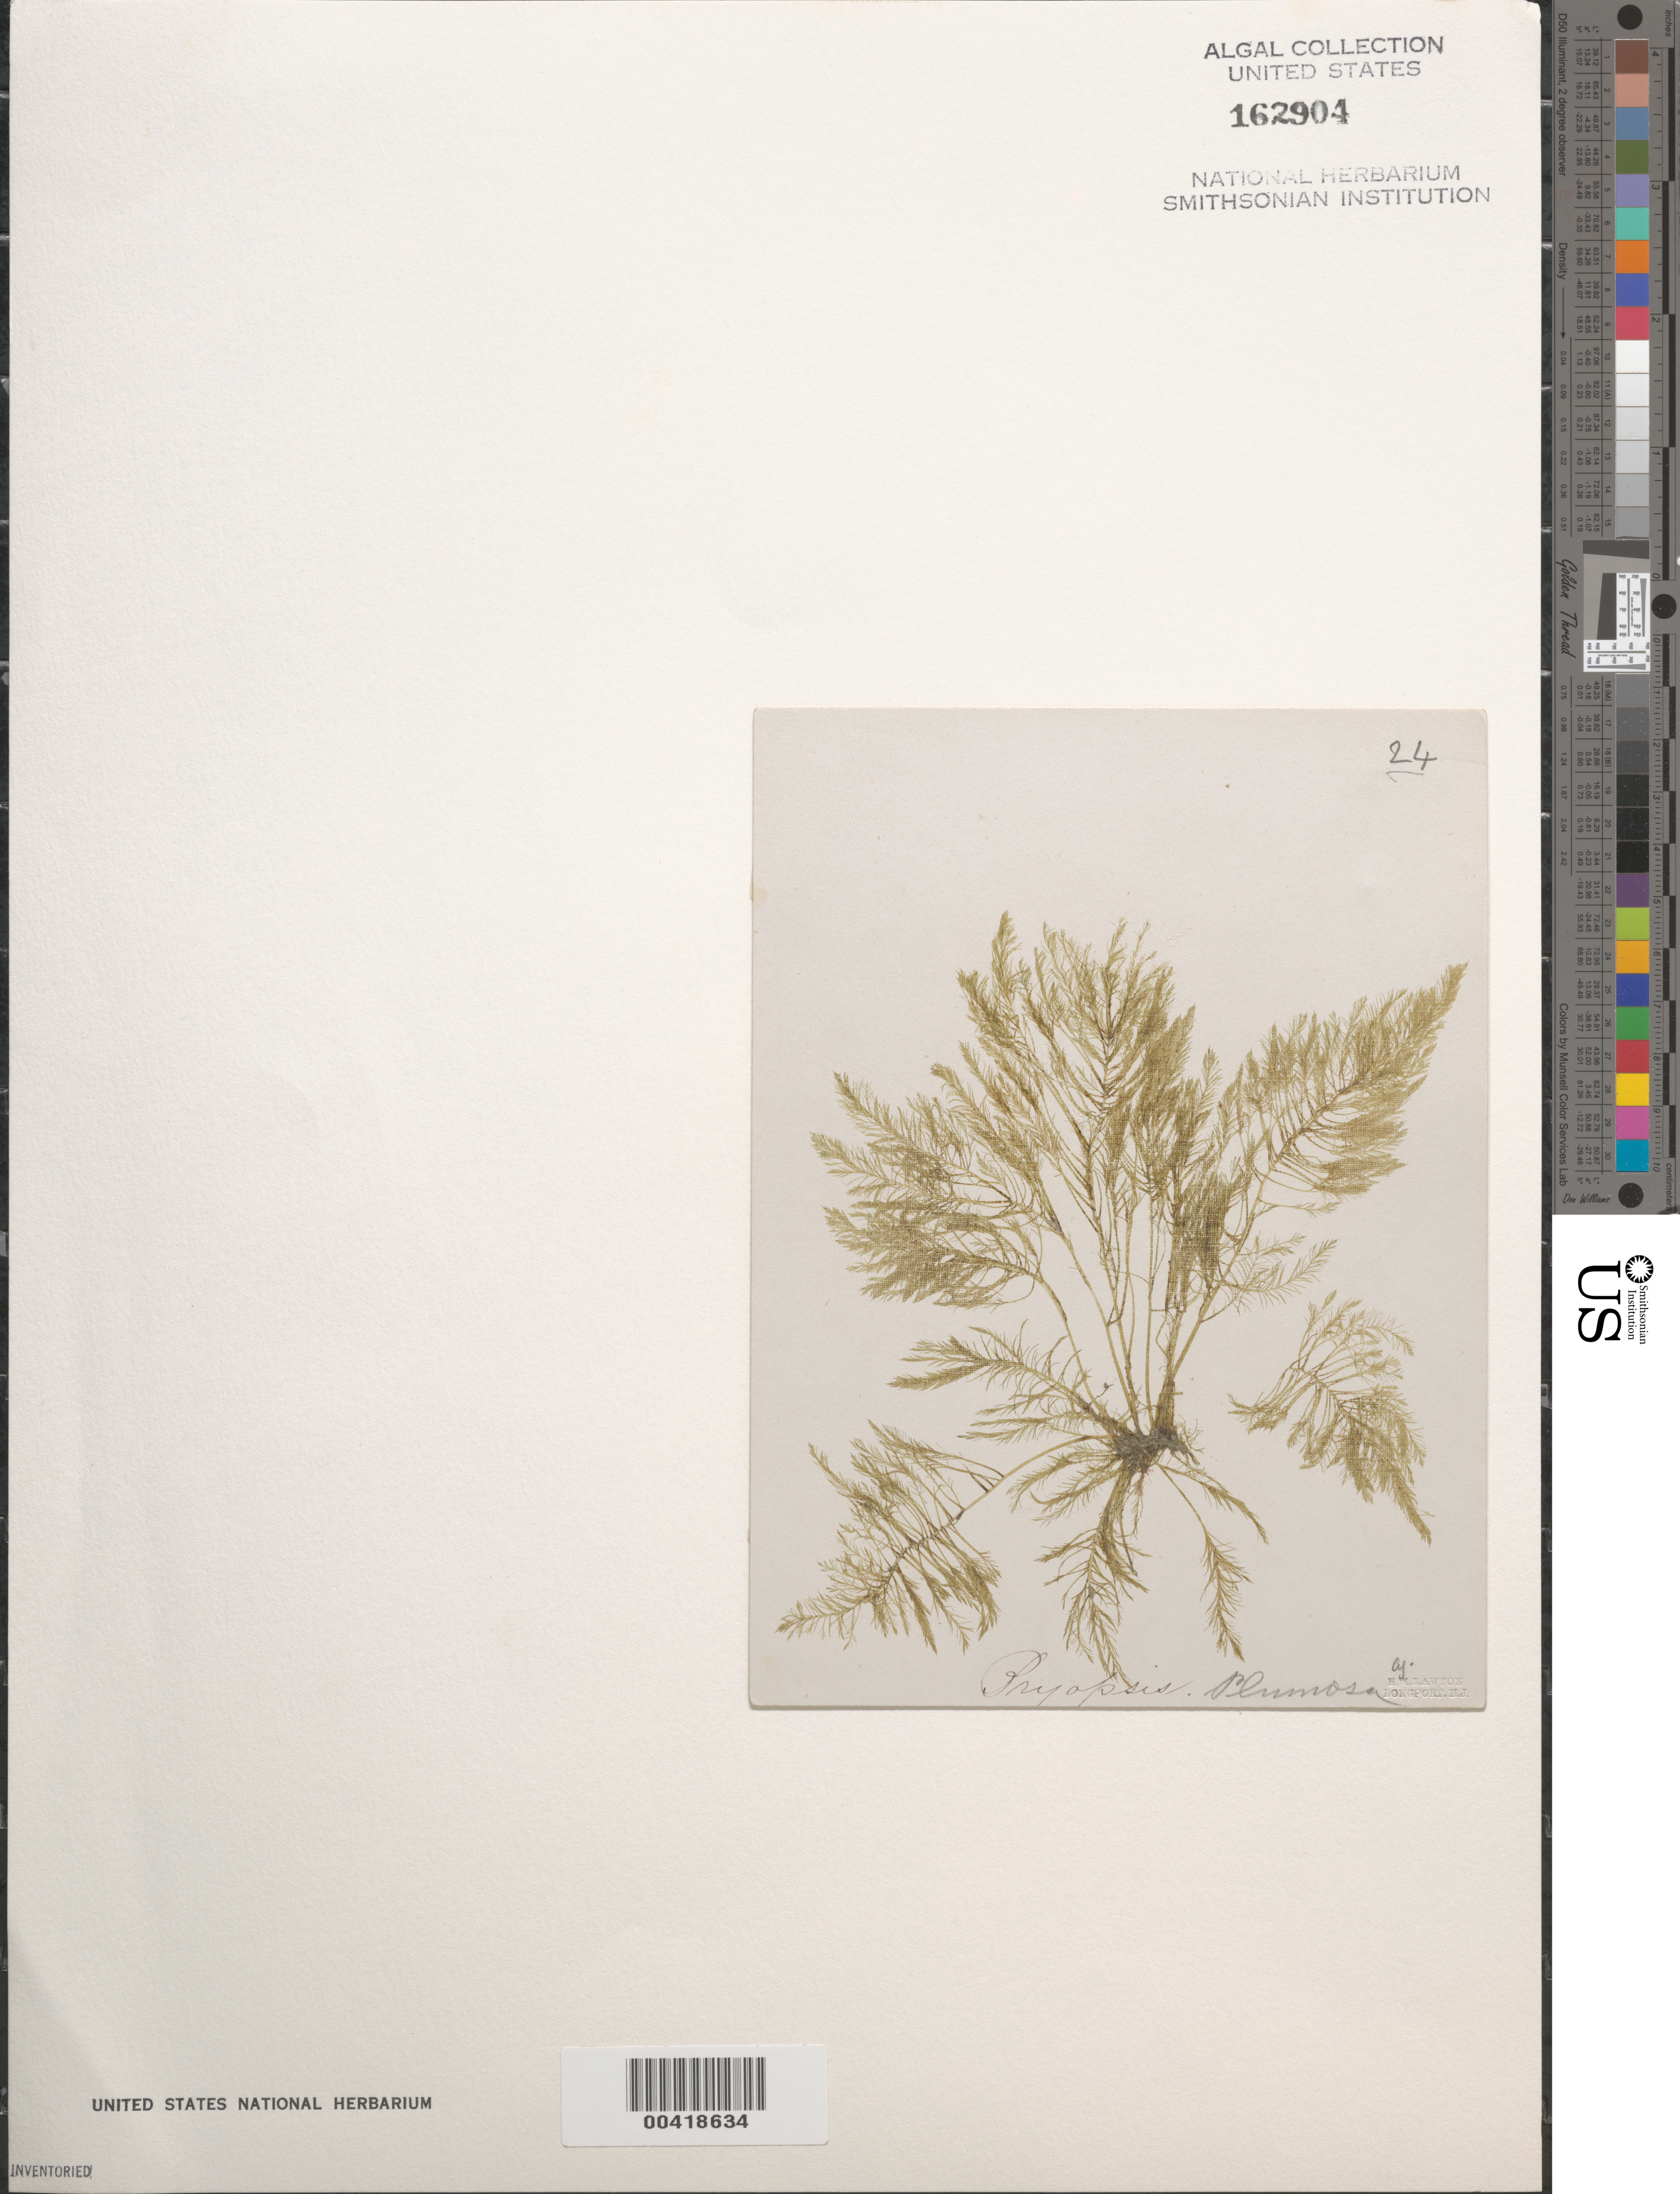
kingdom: Plantae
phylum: Chlorophyta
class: Ulvophyceae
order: Bryopsidales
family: Bryopsidaceae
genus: Bryopsis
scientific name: Bryopsis plumosa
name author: (Huds.) C. Agardh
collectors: H. Lawton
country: United States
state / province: New Jersey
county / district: Atlantic County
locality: Longport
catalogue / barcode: US 162904